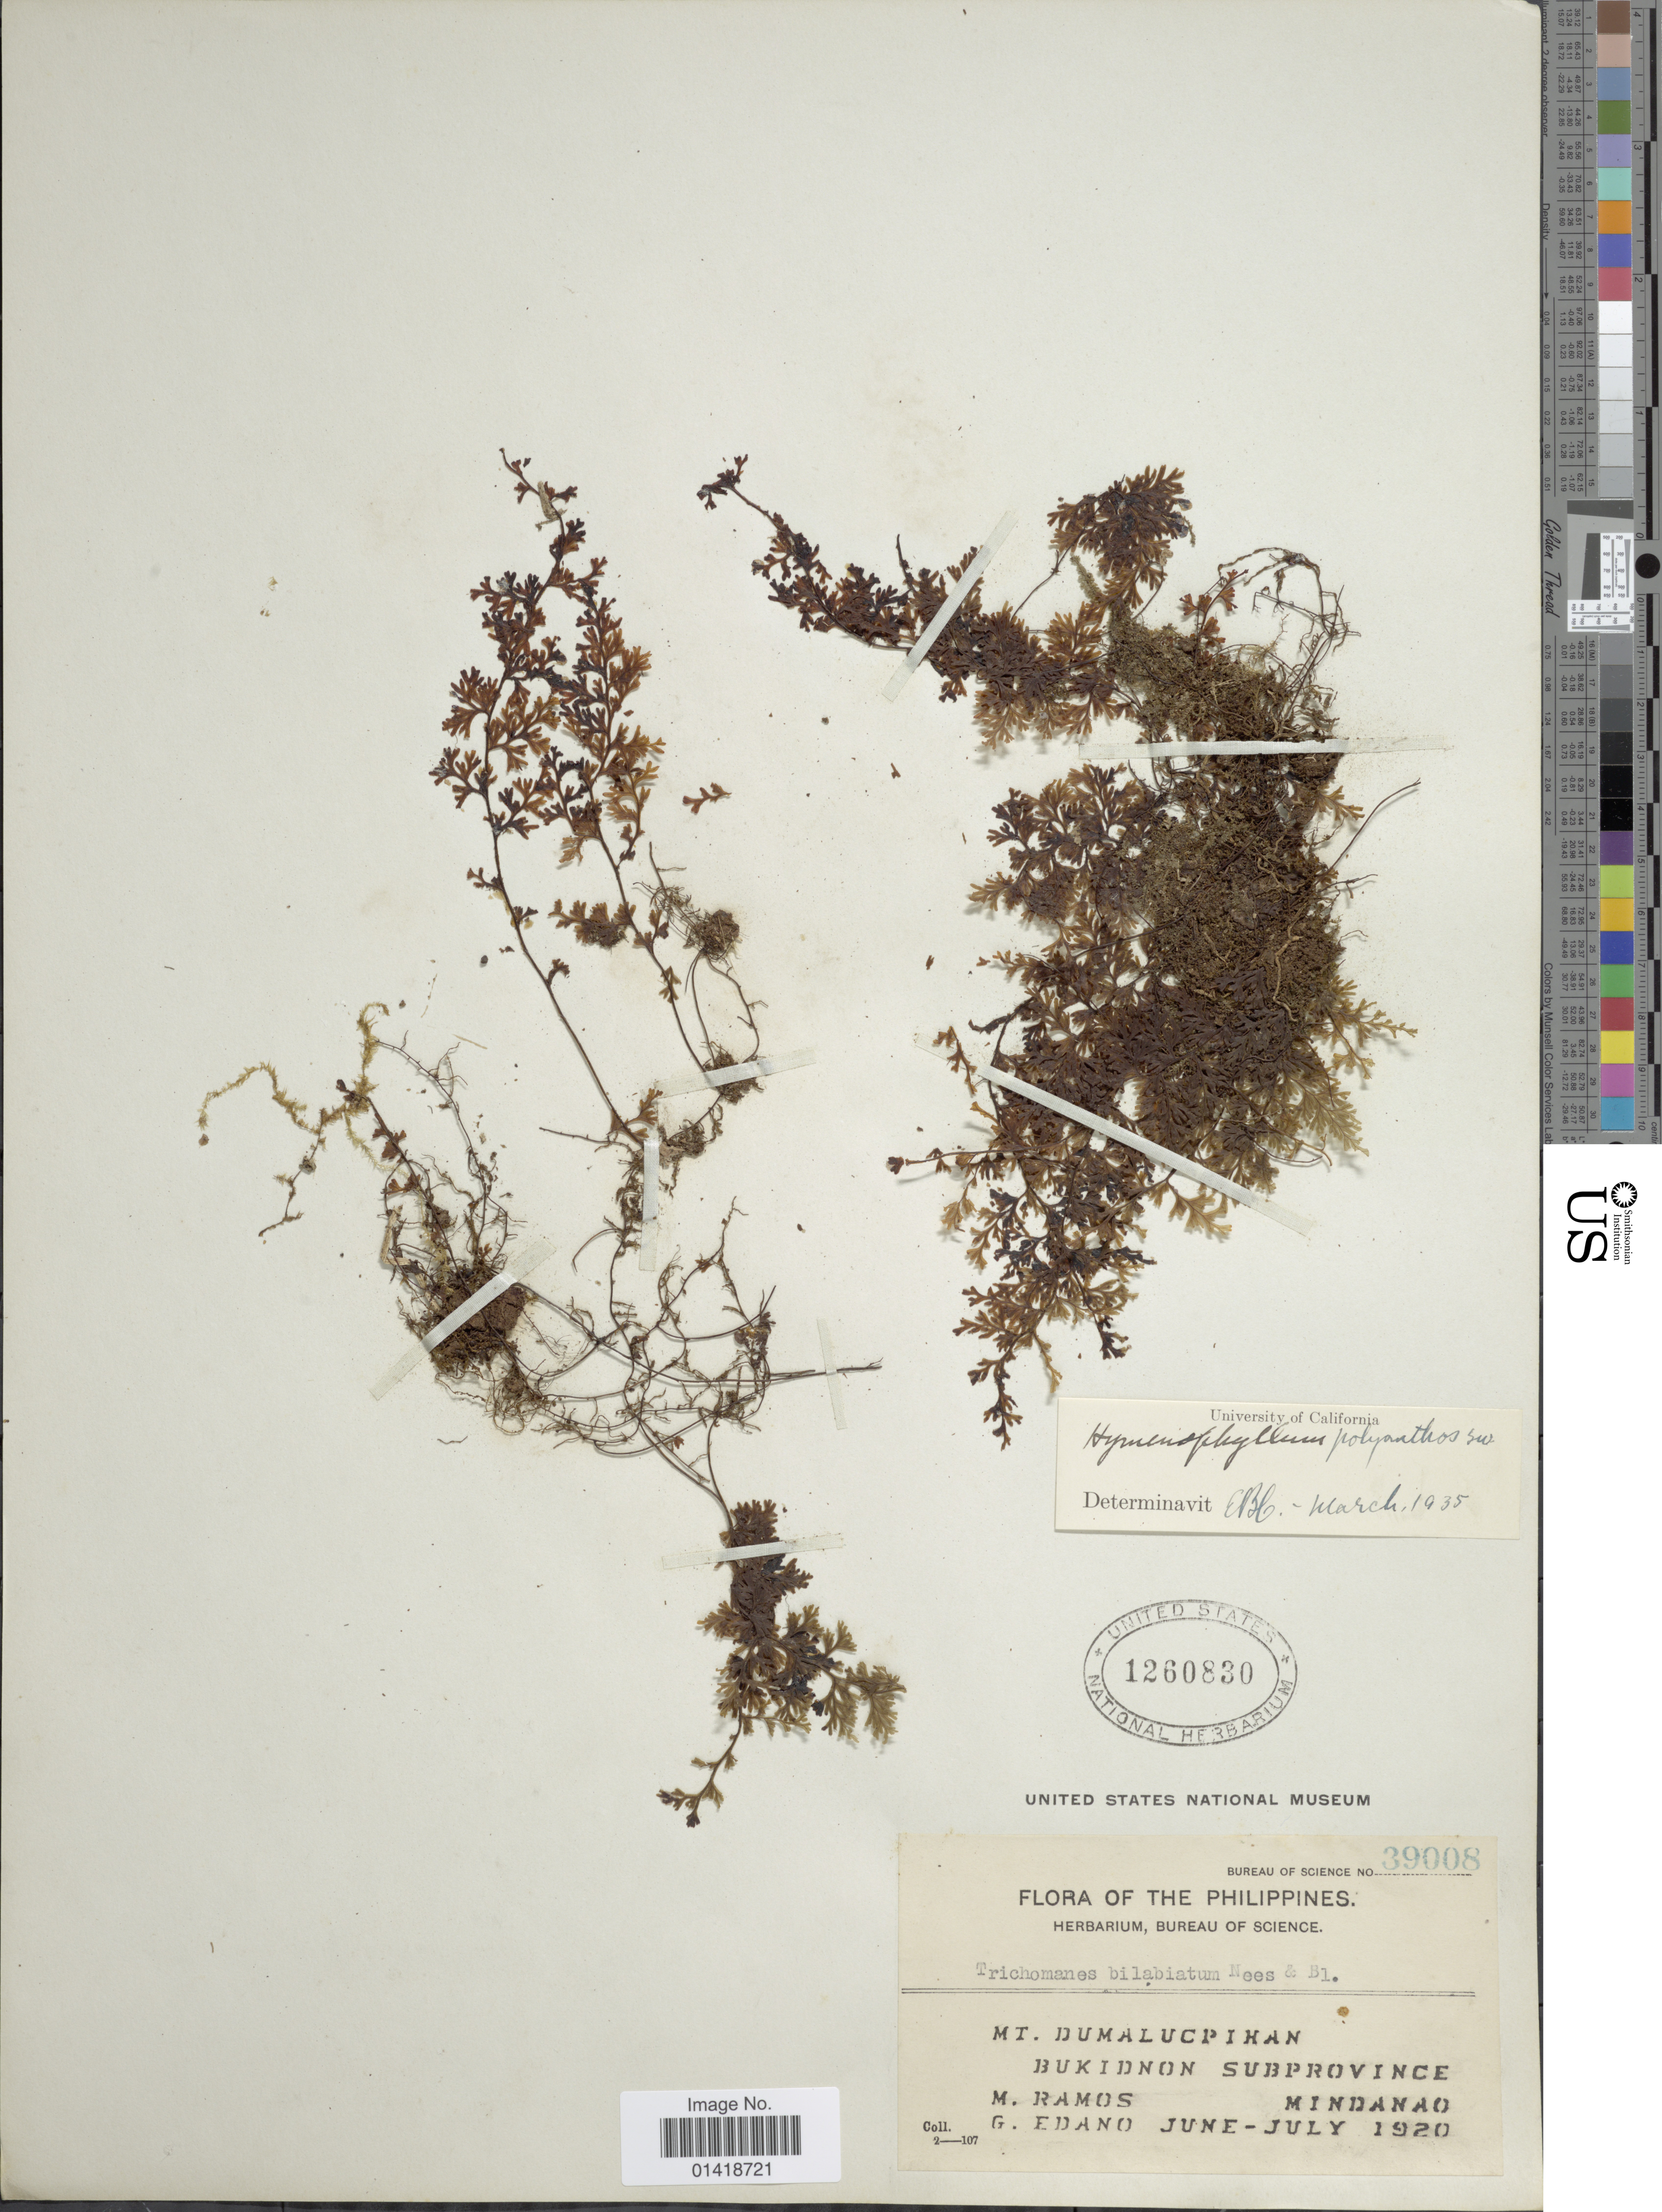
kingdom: Plantae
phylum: Tracheophyta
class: Polypodiopsida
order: Hymenophyllales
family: Hymenophyllaceae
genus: Hymenophyllum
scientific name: Hymenophyllum polyanthos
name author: (Sw.) Sw.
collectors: M. Ramos & G. Edaño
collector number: Bureau of Science 39008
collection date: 1920-06/1920-07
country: Philippines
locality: The Philippines. Mt. Dumalucpihan. Bukidnon Subprovince. Mindanao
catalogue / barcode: US 1260830